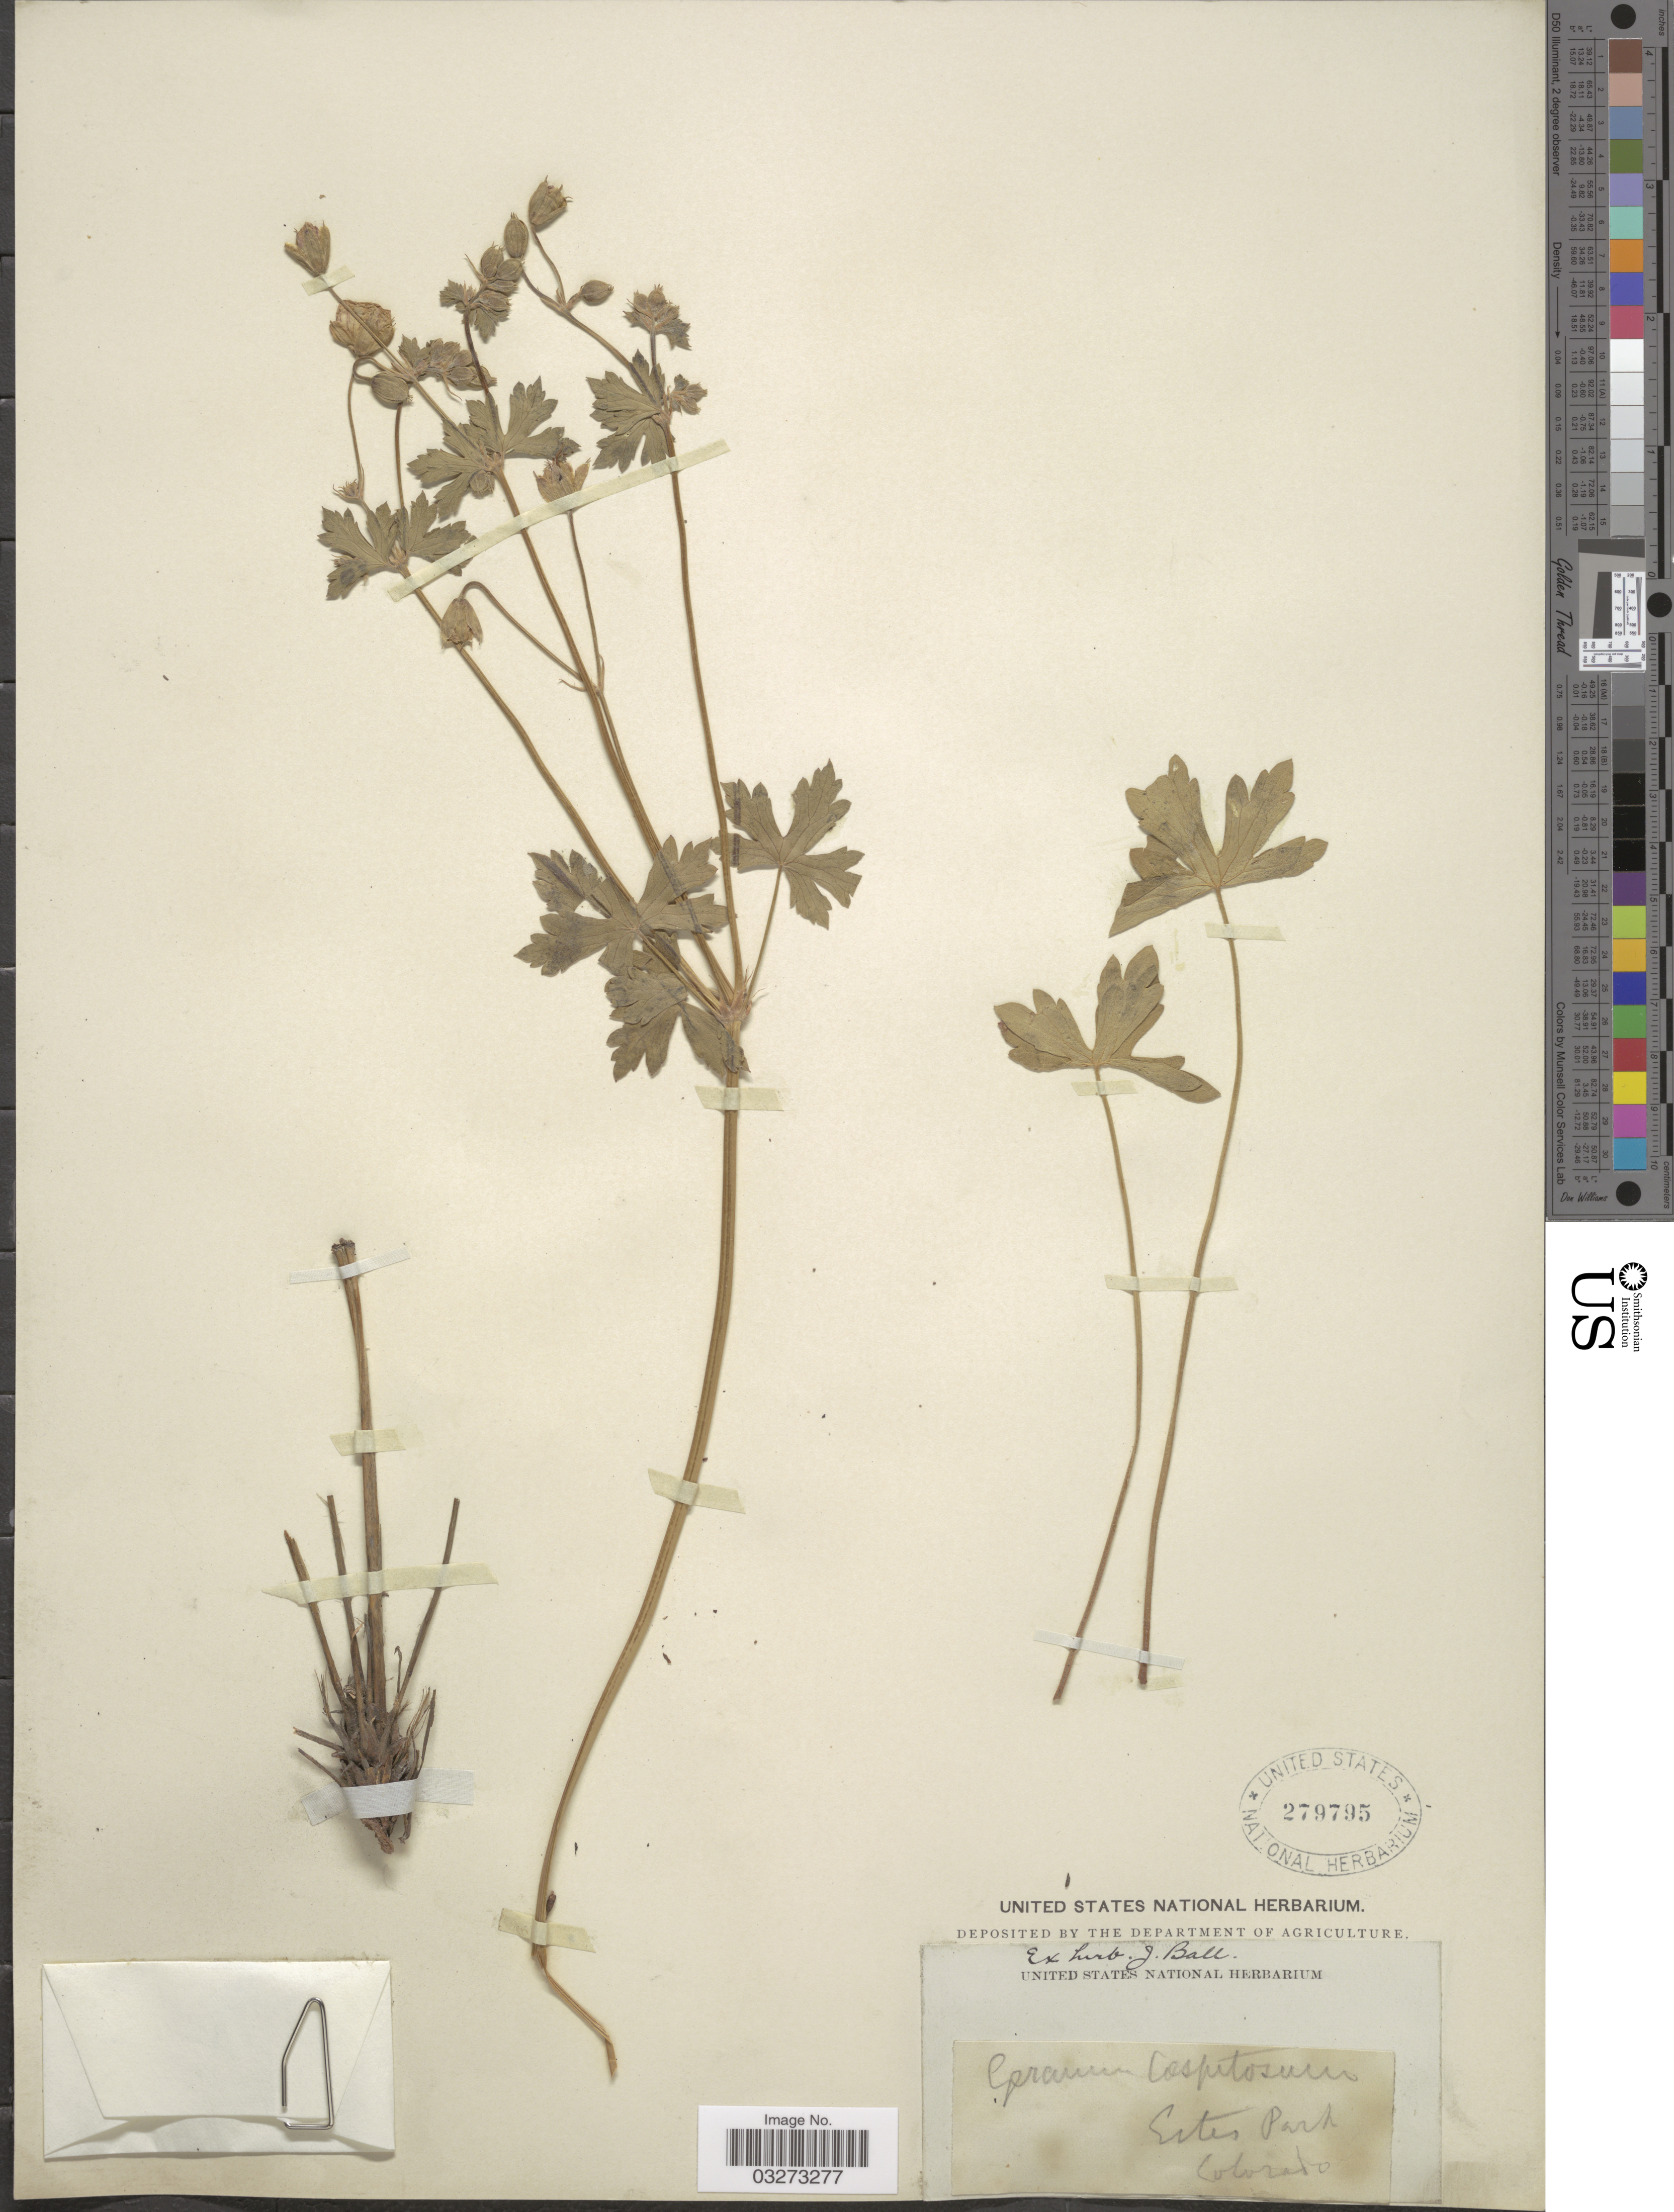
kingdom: Plantae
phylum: Tracheophyta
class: Magnoliopsida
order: Geraniales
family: Geraniaceae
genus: Geranium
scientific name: Geranium caespitosum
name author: E. James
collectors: ex herb. John Ball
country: United States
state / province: Colorado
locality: Estes Park.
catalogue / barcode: US 279795